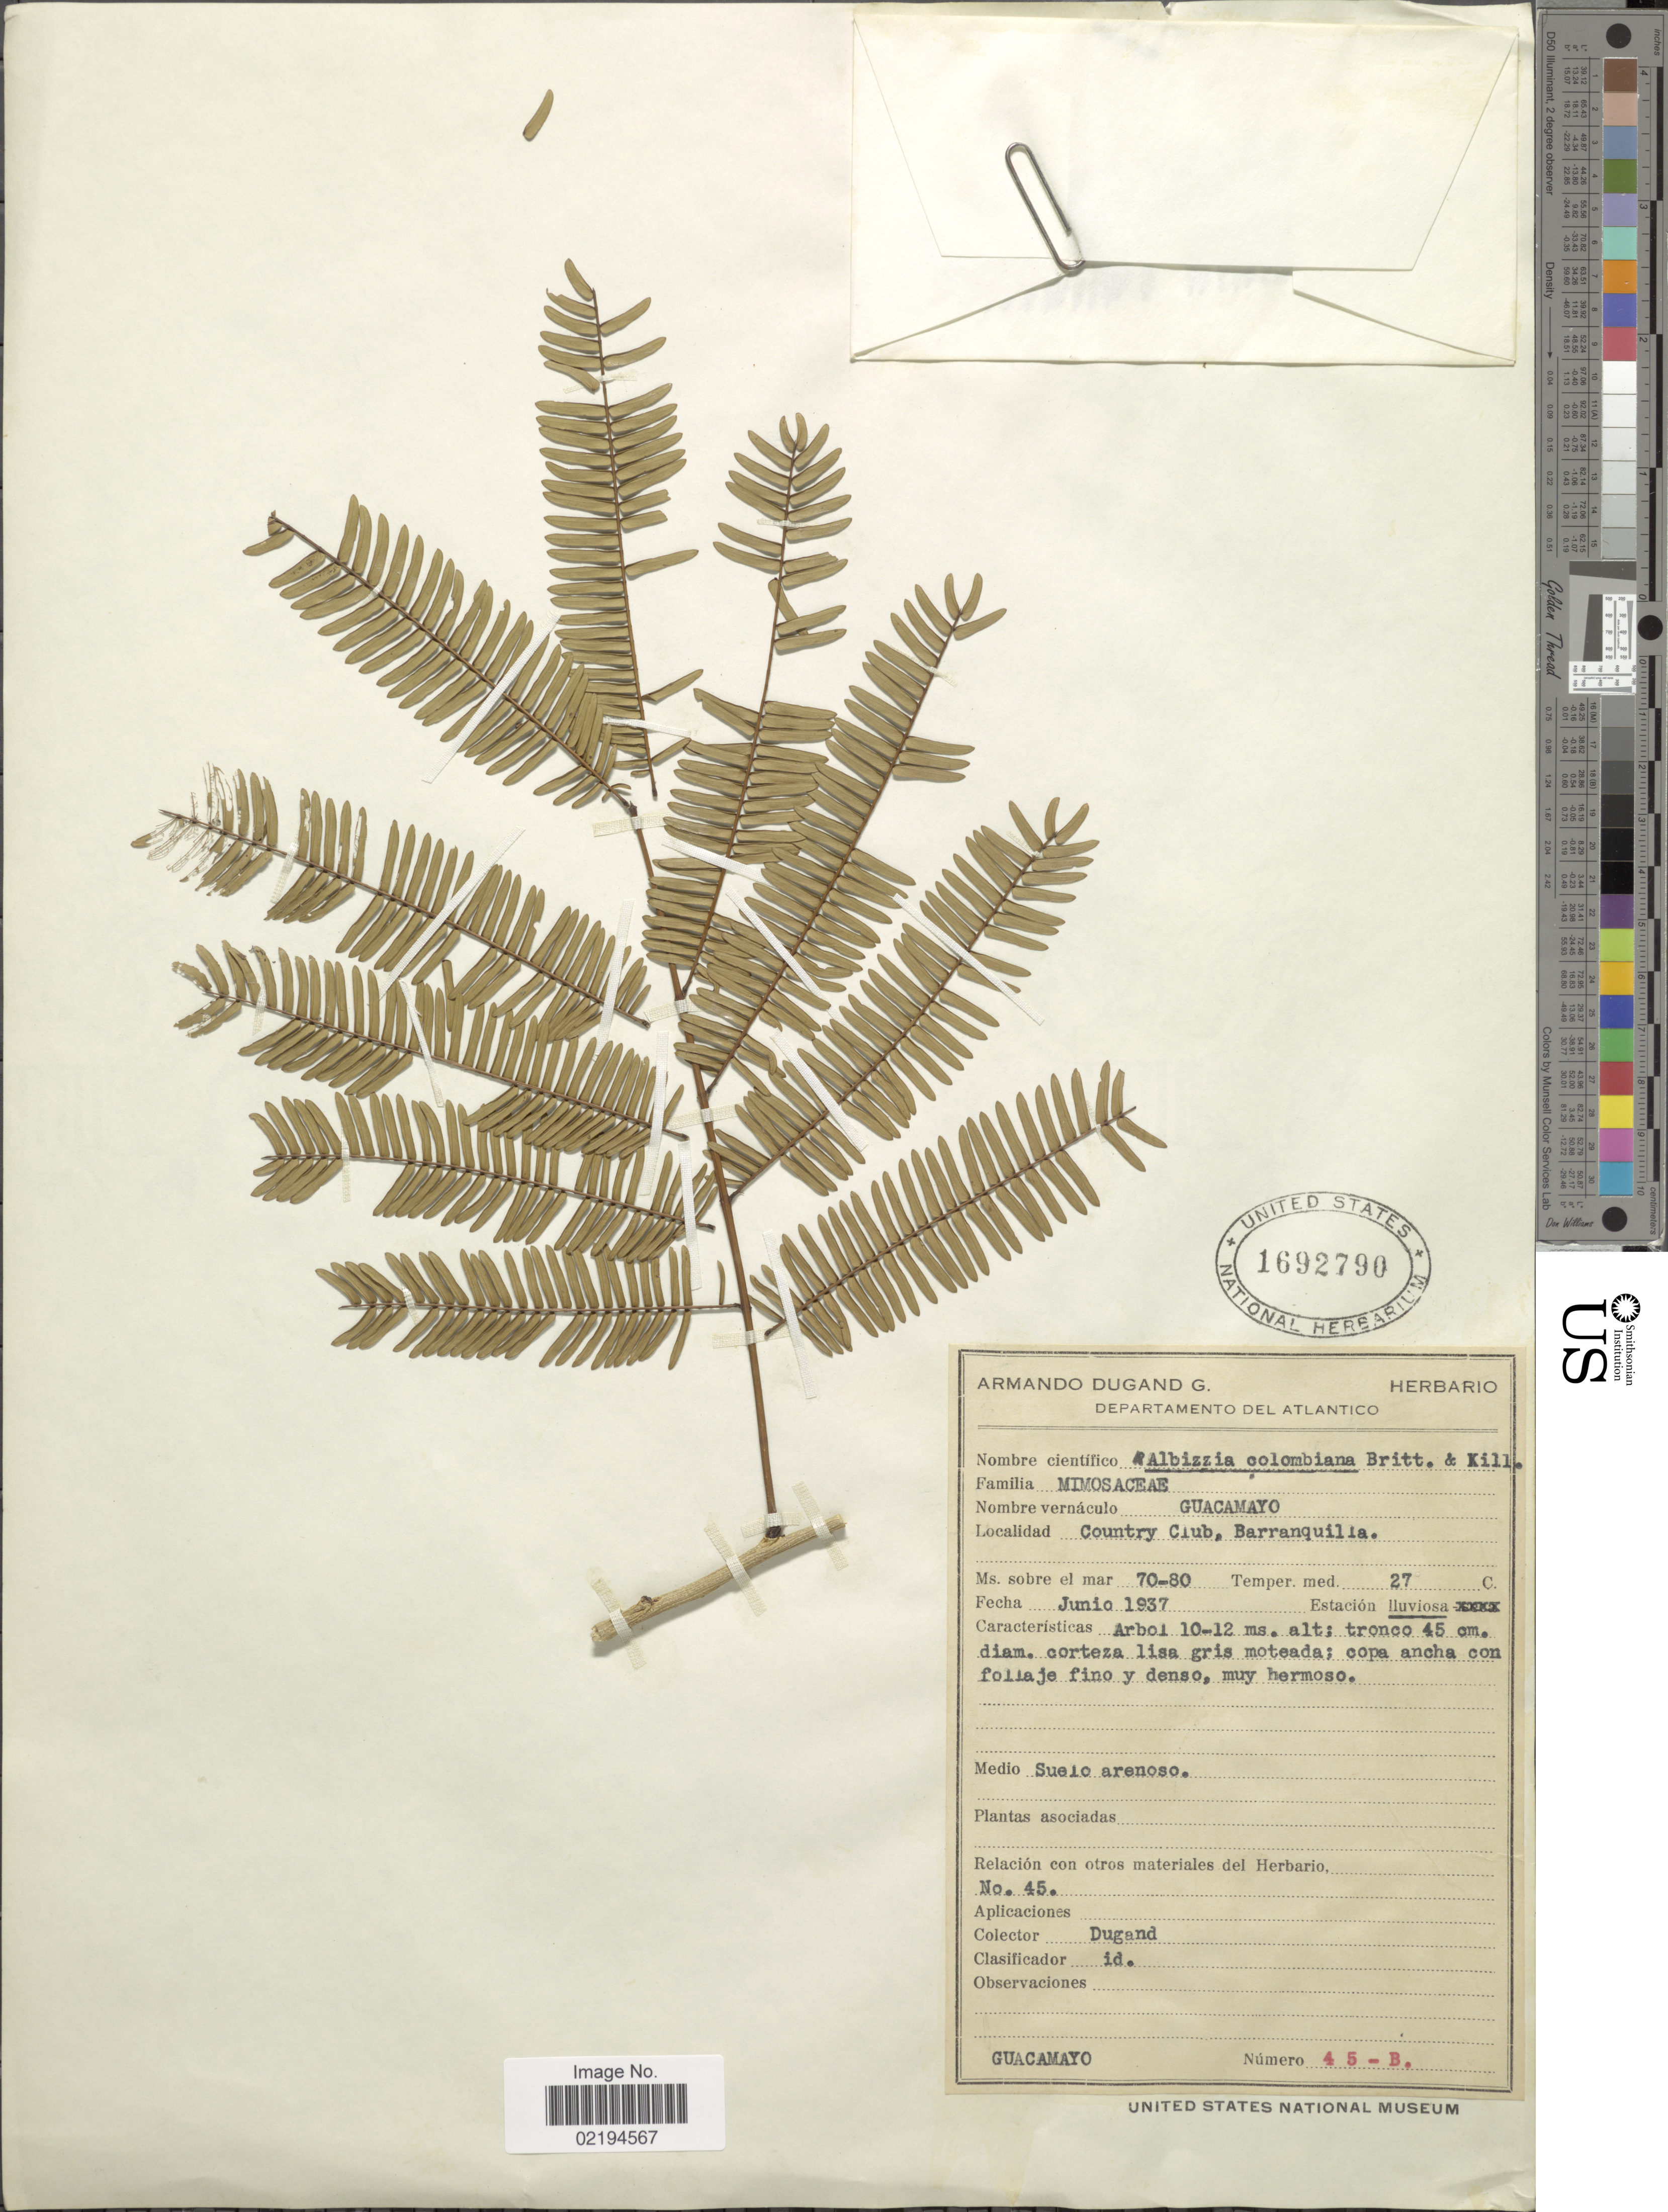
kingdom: Plantae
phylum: Tracheophyta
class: Magnoliopsida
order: Fabales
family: Fabaceae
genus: Pseudalbizzia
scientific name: Pseudalbizzia niopoides var. colombiana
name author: (Britton) Koenen & Duno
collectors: Dugand, --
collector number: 45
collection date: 1937-06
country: Colombia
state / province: Atlántico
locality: Country Club, Barranquilla.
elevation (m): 70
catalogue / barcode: US 1692790